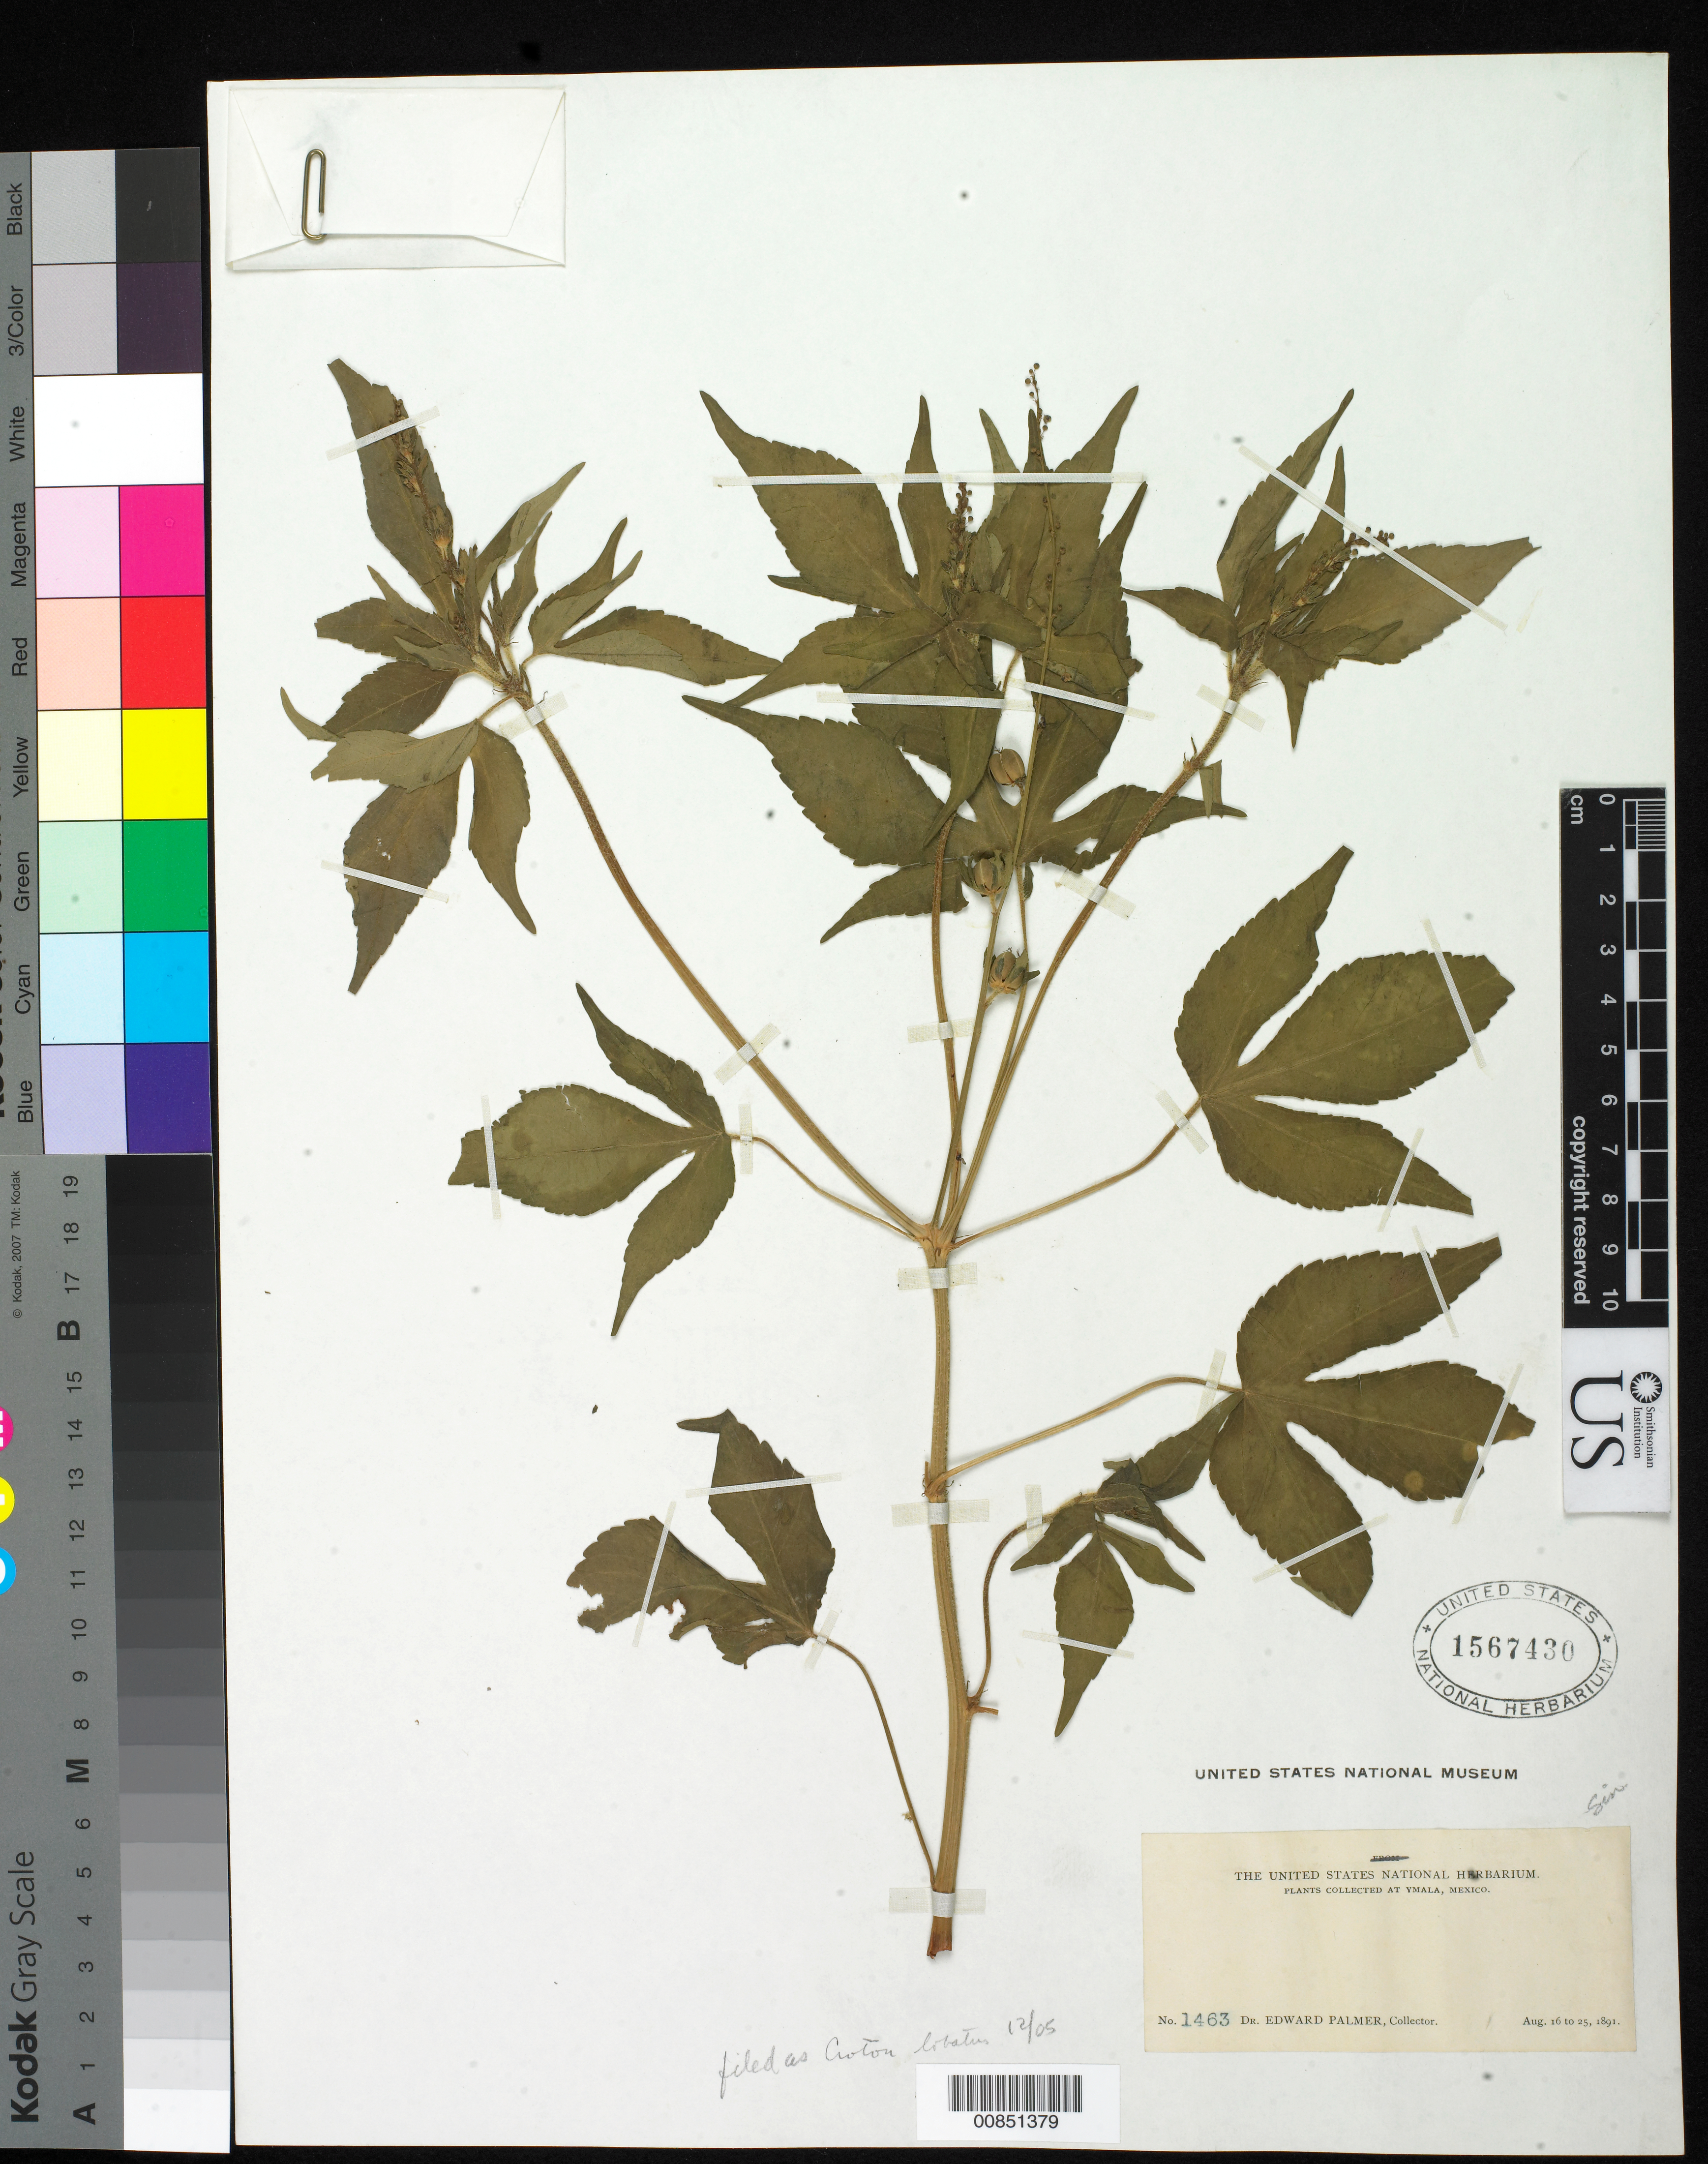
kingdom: Plantae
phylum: Tracheophyta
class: Magnoliopsida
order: Malpighiales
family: Euphorbiaceae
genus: Croton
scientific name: Croton lobatus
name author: L.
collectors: E. Palmer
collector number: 1463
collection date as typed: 16 Aug 1891 to 25 Aug 1891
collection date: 1891-08-16/1891-08-25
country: Mexico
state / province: Sinaloa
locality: Ymala, Sinaloa.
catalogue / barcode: US 1567430